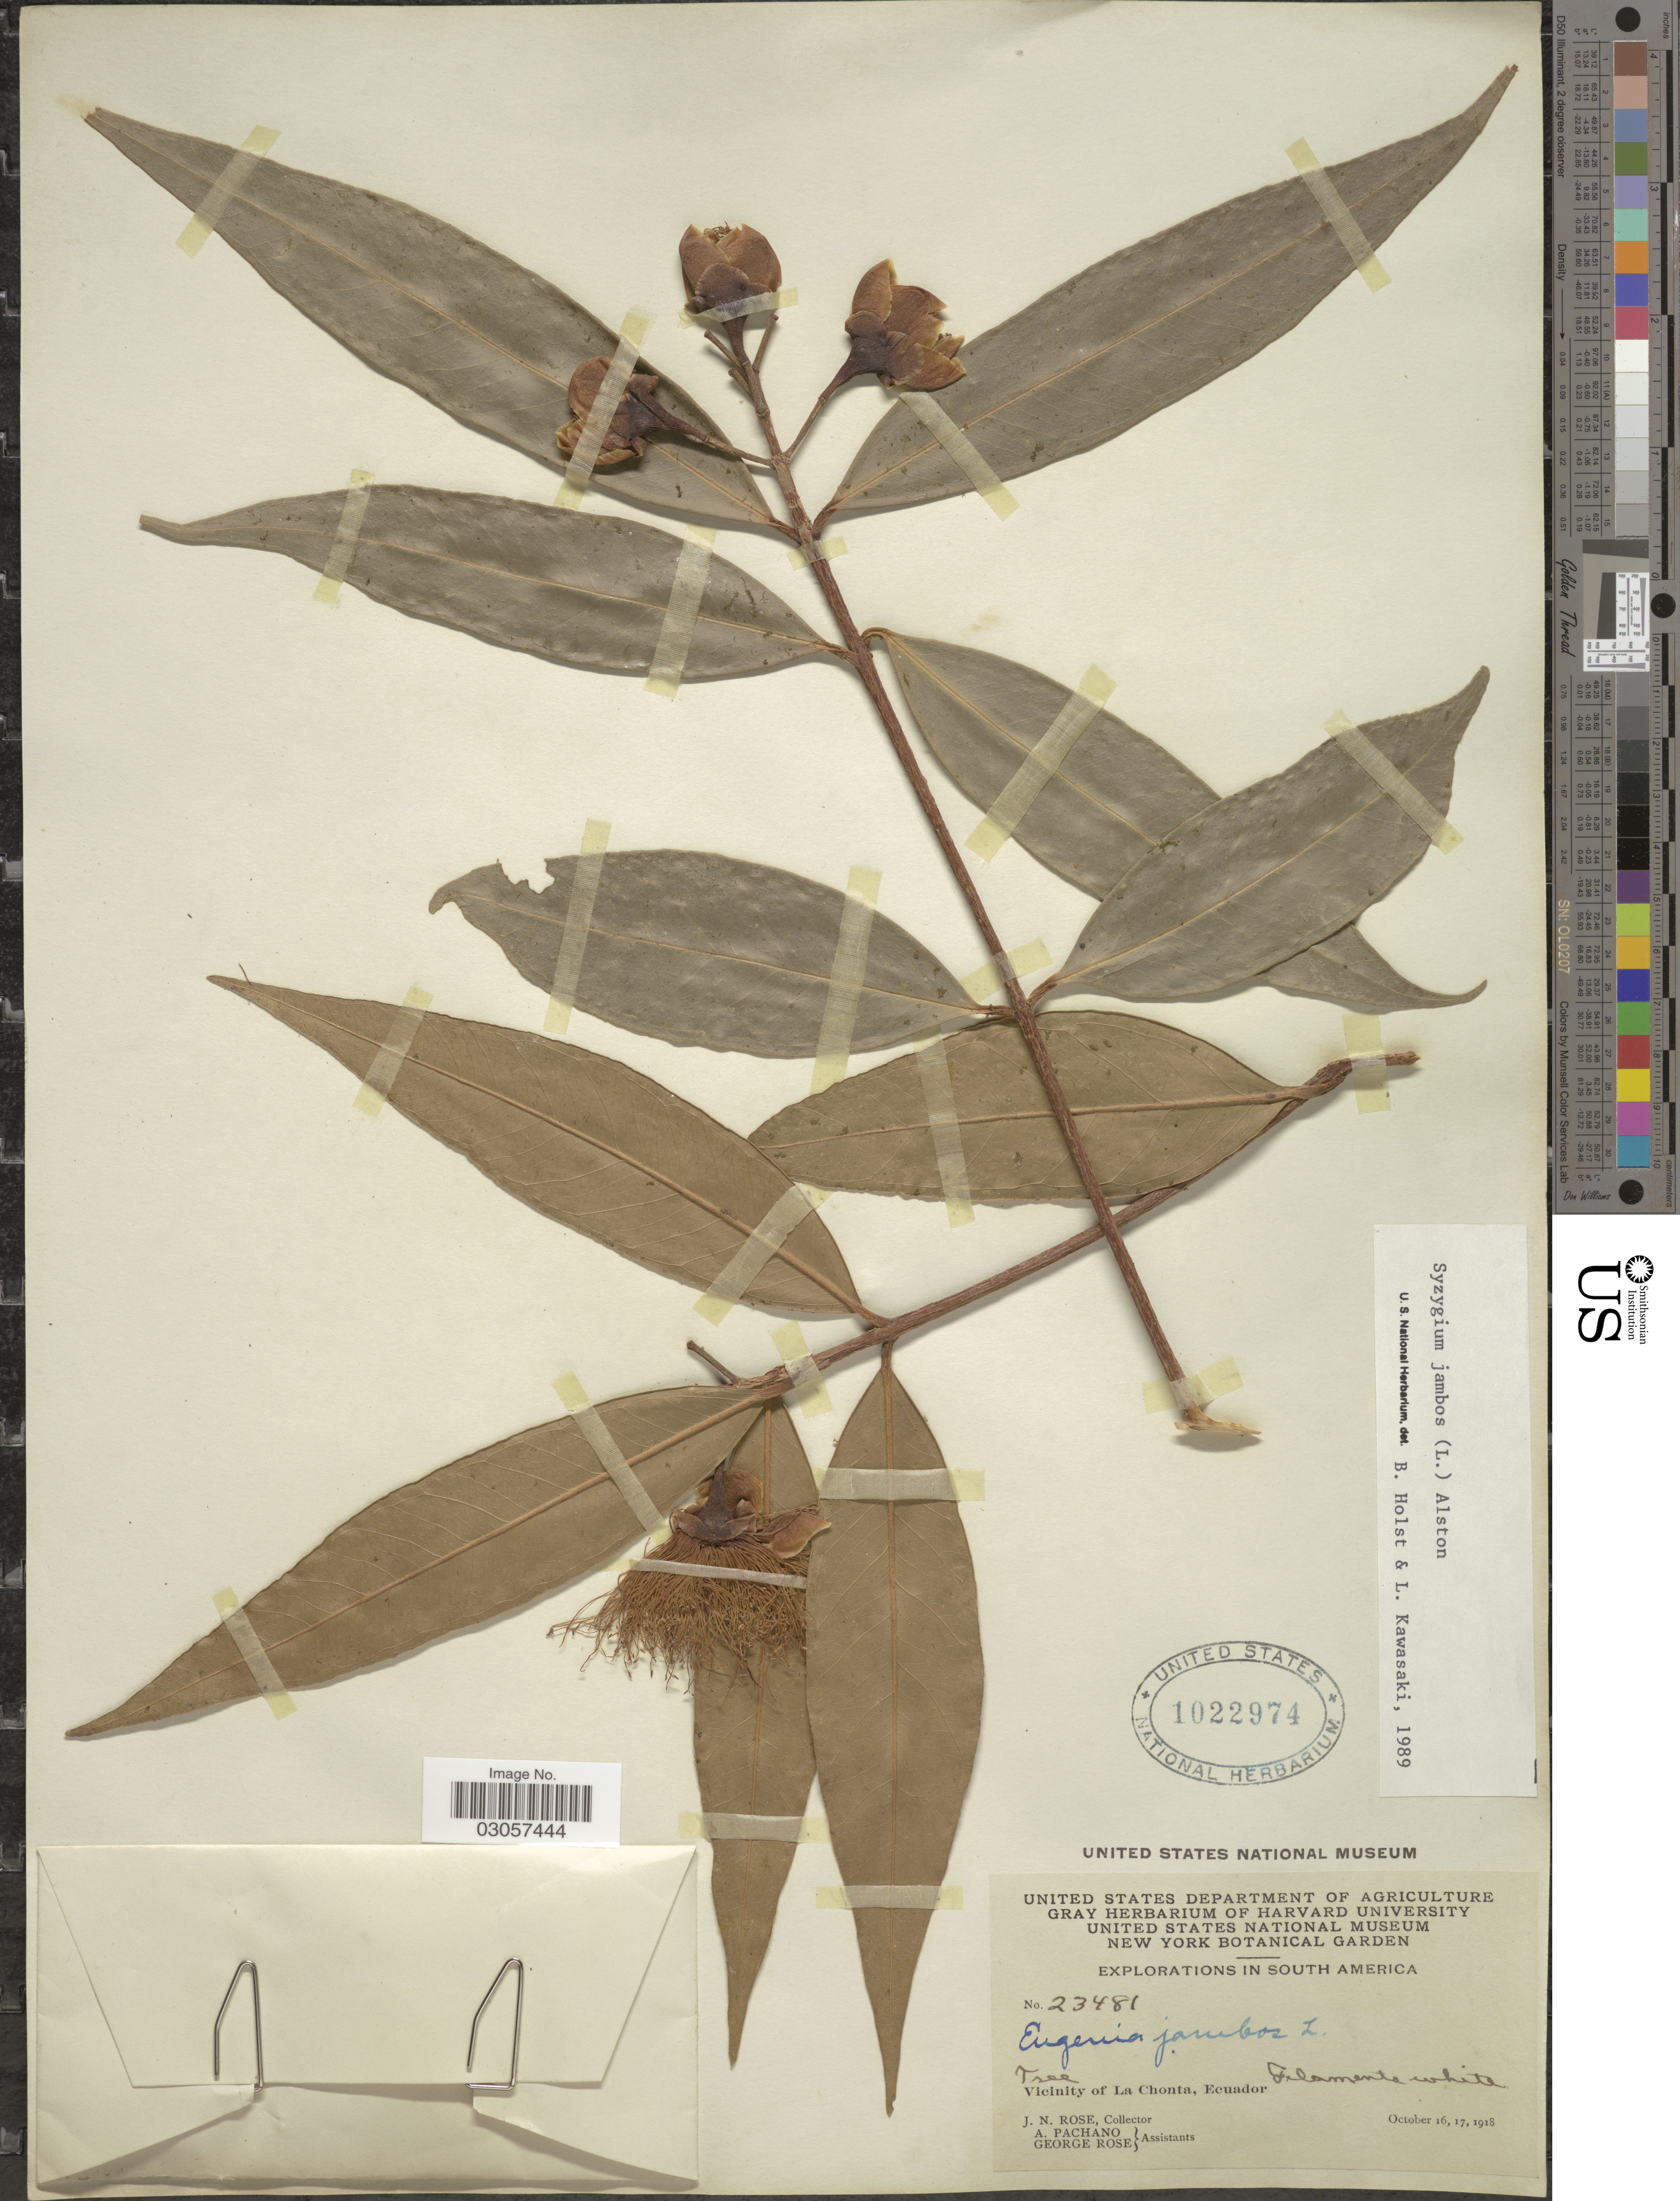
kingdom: Plantae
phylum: Tracheophyta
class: Magnoliopsida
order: Myrtales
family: Myrtaceae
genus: Syzygium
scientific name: Syzygium jambos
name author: (L.) Alston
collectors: J. N. Rose, A. Pachano & G. Rose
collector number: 23481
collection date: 1918-10-16/1918-10-17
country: Ecuador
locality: Vicinity of La Chonta, Ecuador.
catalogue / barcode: US 1022974